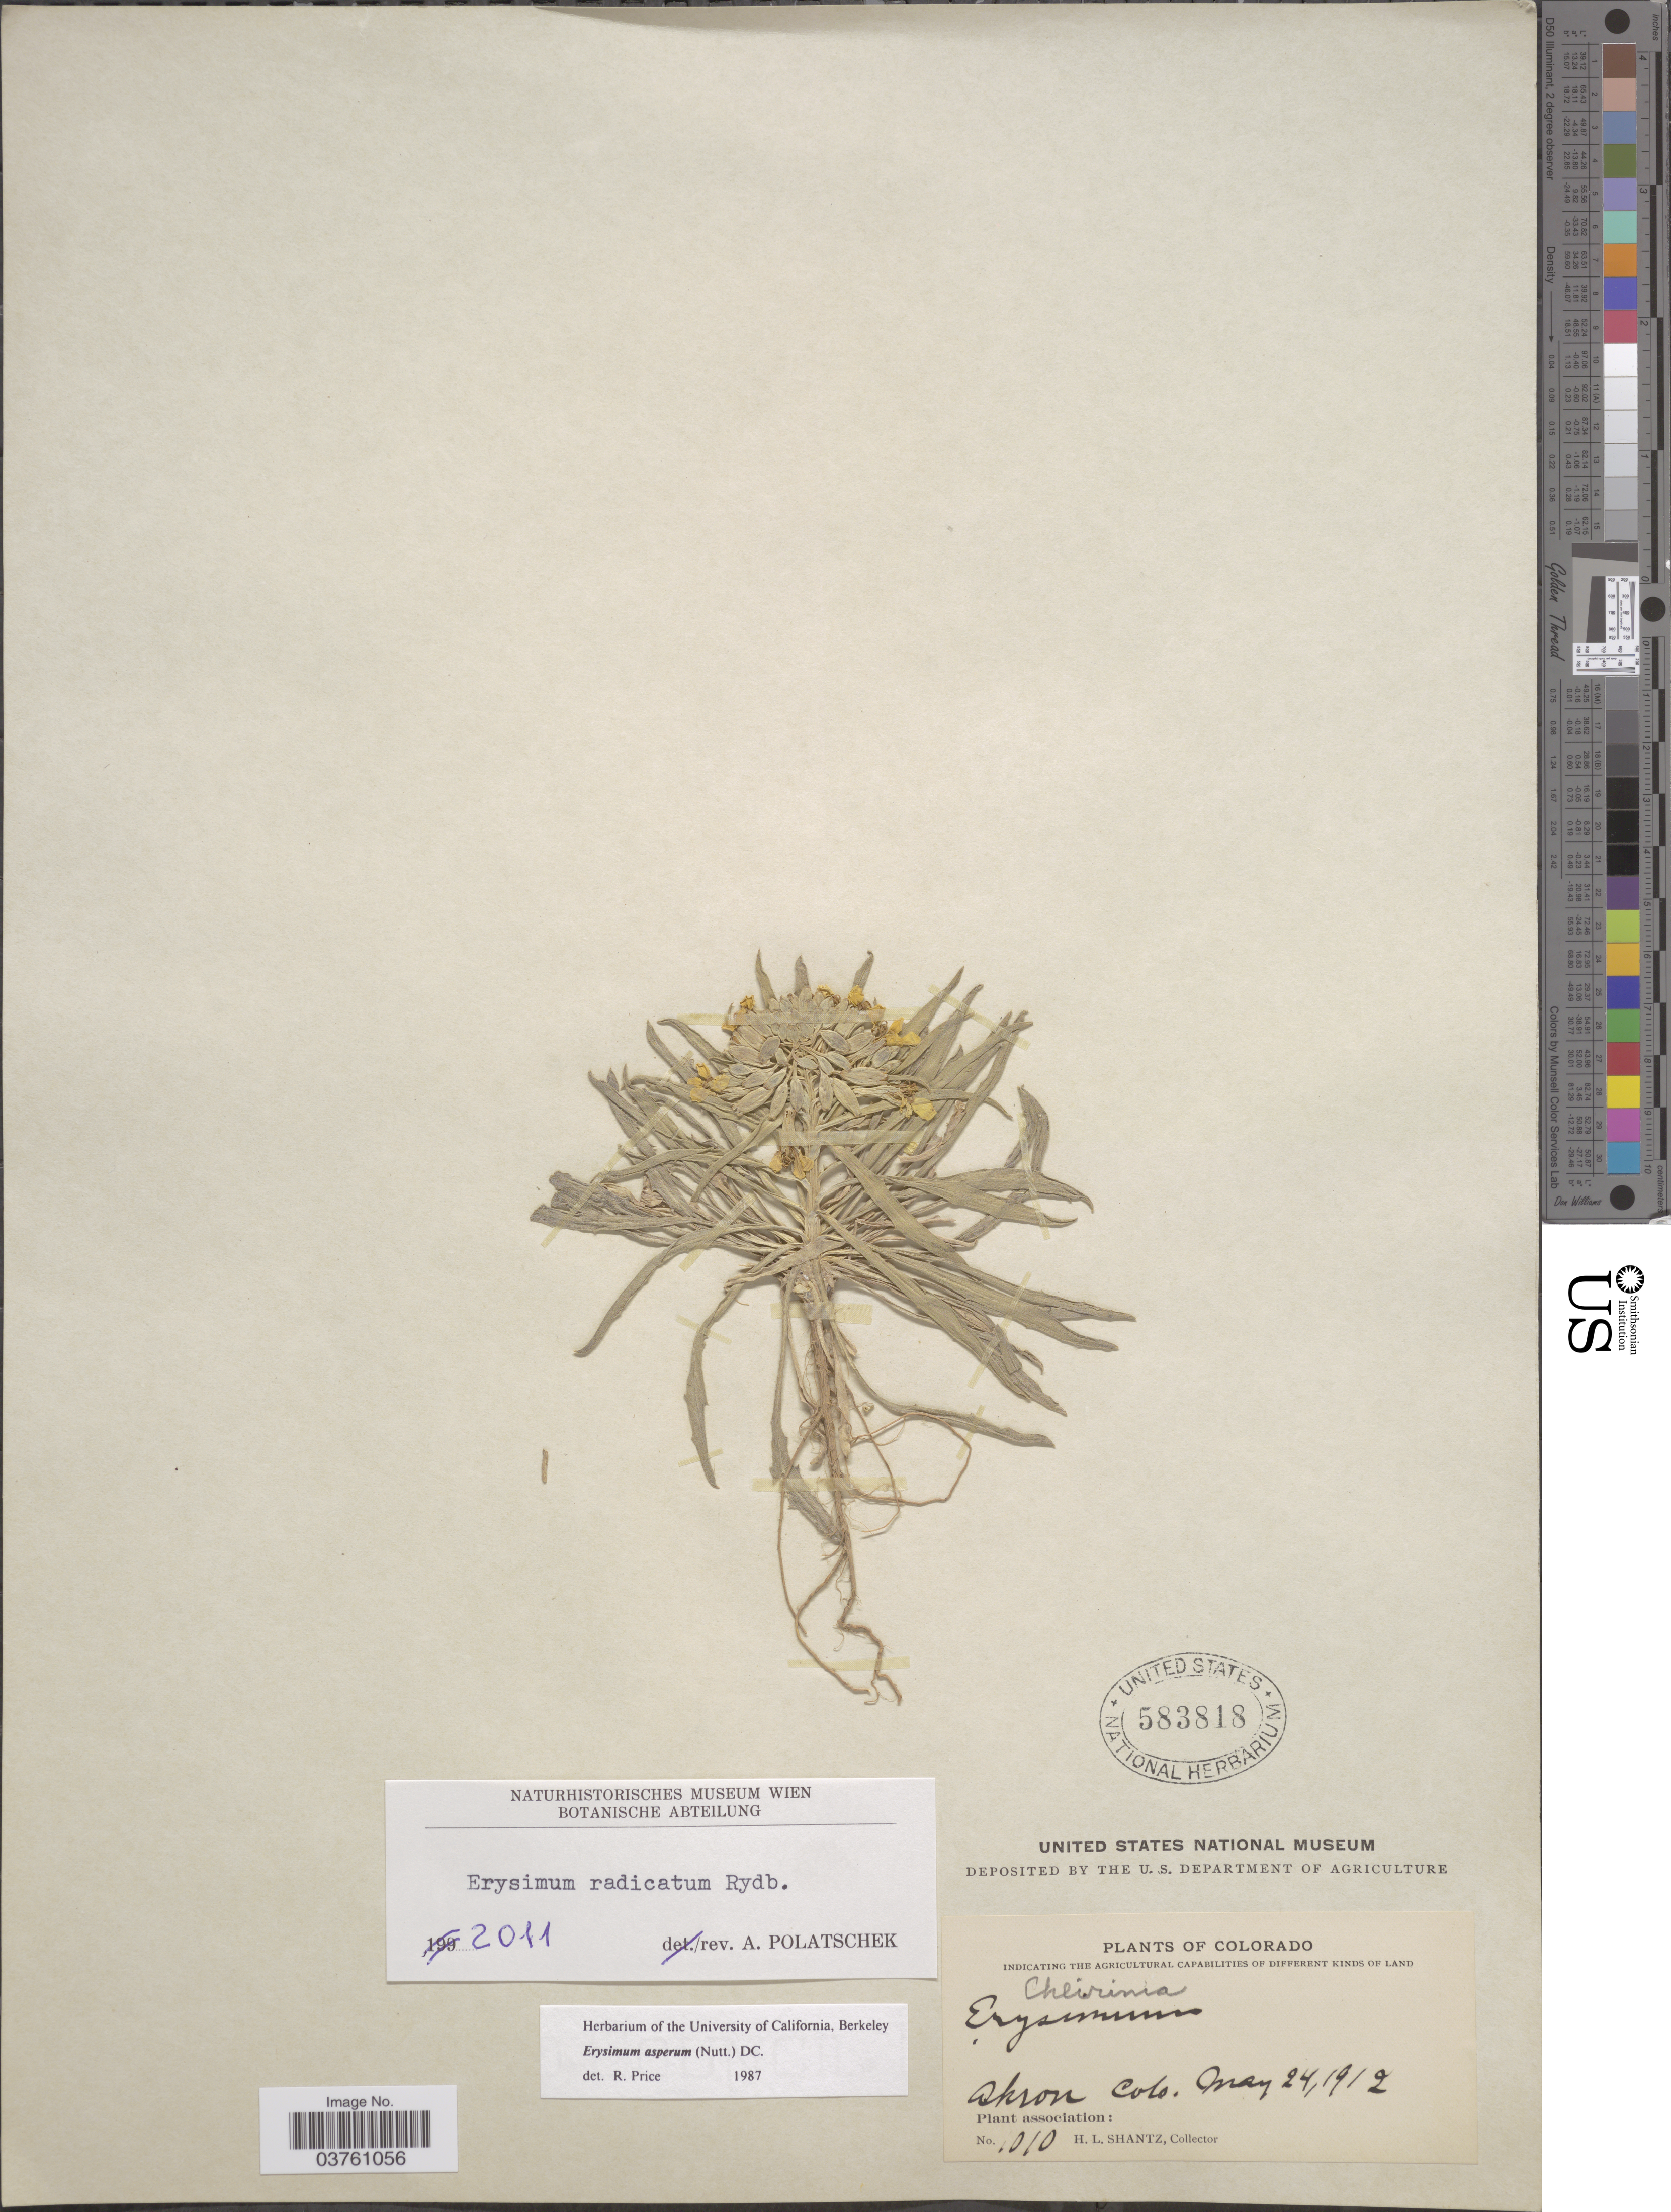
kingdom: Plantae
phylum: Tracheophyta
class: Magnoliopsida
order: Brassicales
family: Brassicaceae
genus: Erysimum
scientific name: Erysimum radicatum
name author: Rydb.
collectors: H. Shantz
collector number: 1010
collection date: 1912-05-24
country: United States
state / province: Colorado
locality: Akron.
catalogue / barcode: US 583818